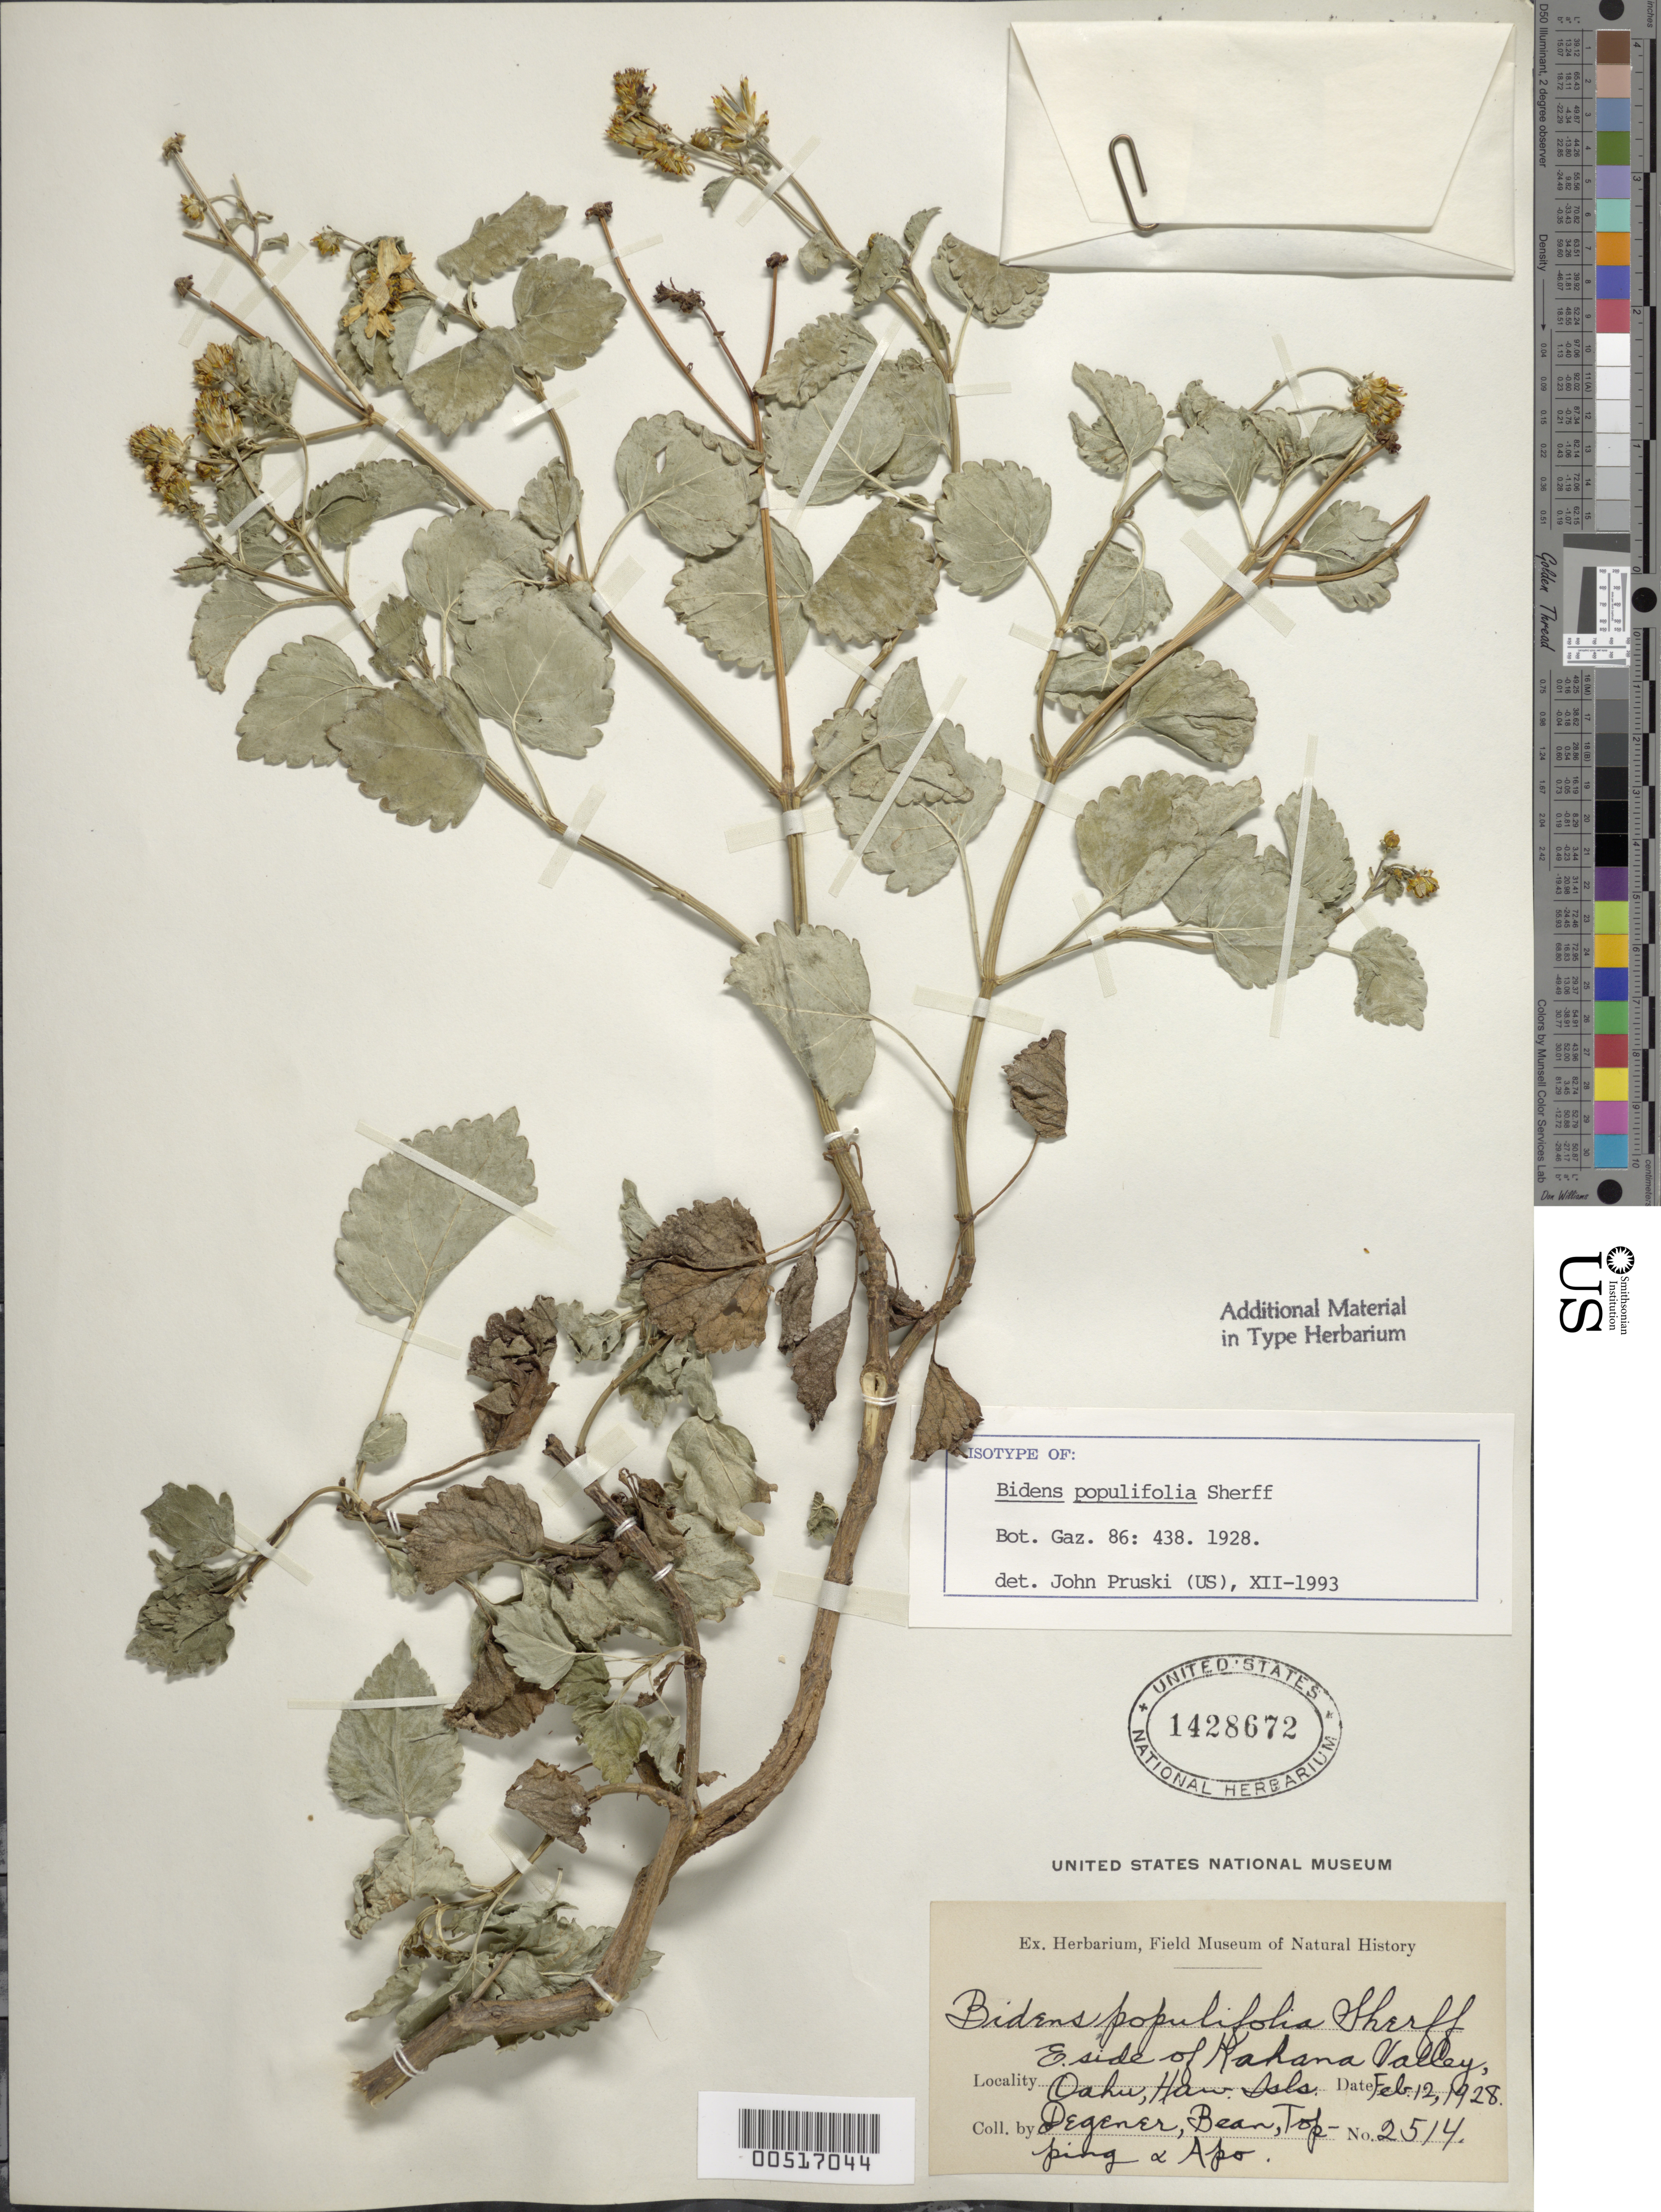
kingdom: Plantae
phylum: Tracheophyta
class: Magnoliopsida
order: Asterales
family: Asteraceae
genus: Bidens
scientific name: Bidens populifolia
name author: Sherff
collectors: -. Degener, -. Bean, Topping & Apo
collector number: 2514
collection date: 1928-02-12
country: United States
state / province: Hawaii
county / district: Honolulu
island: Oahu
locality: E side of Kahana Valley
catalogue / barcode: US 1428672